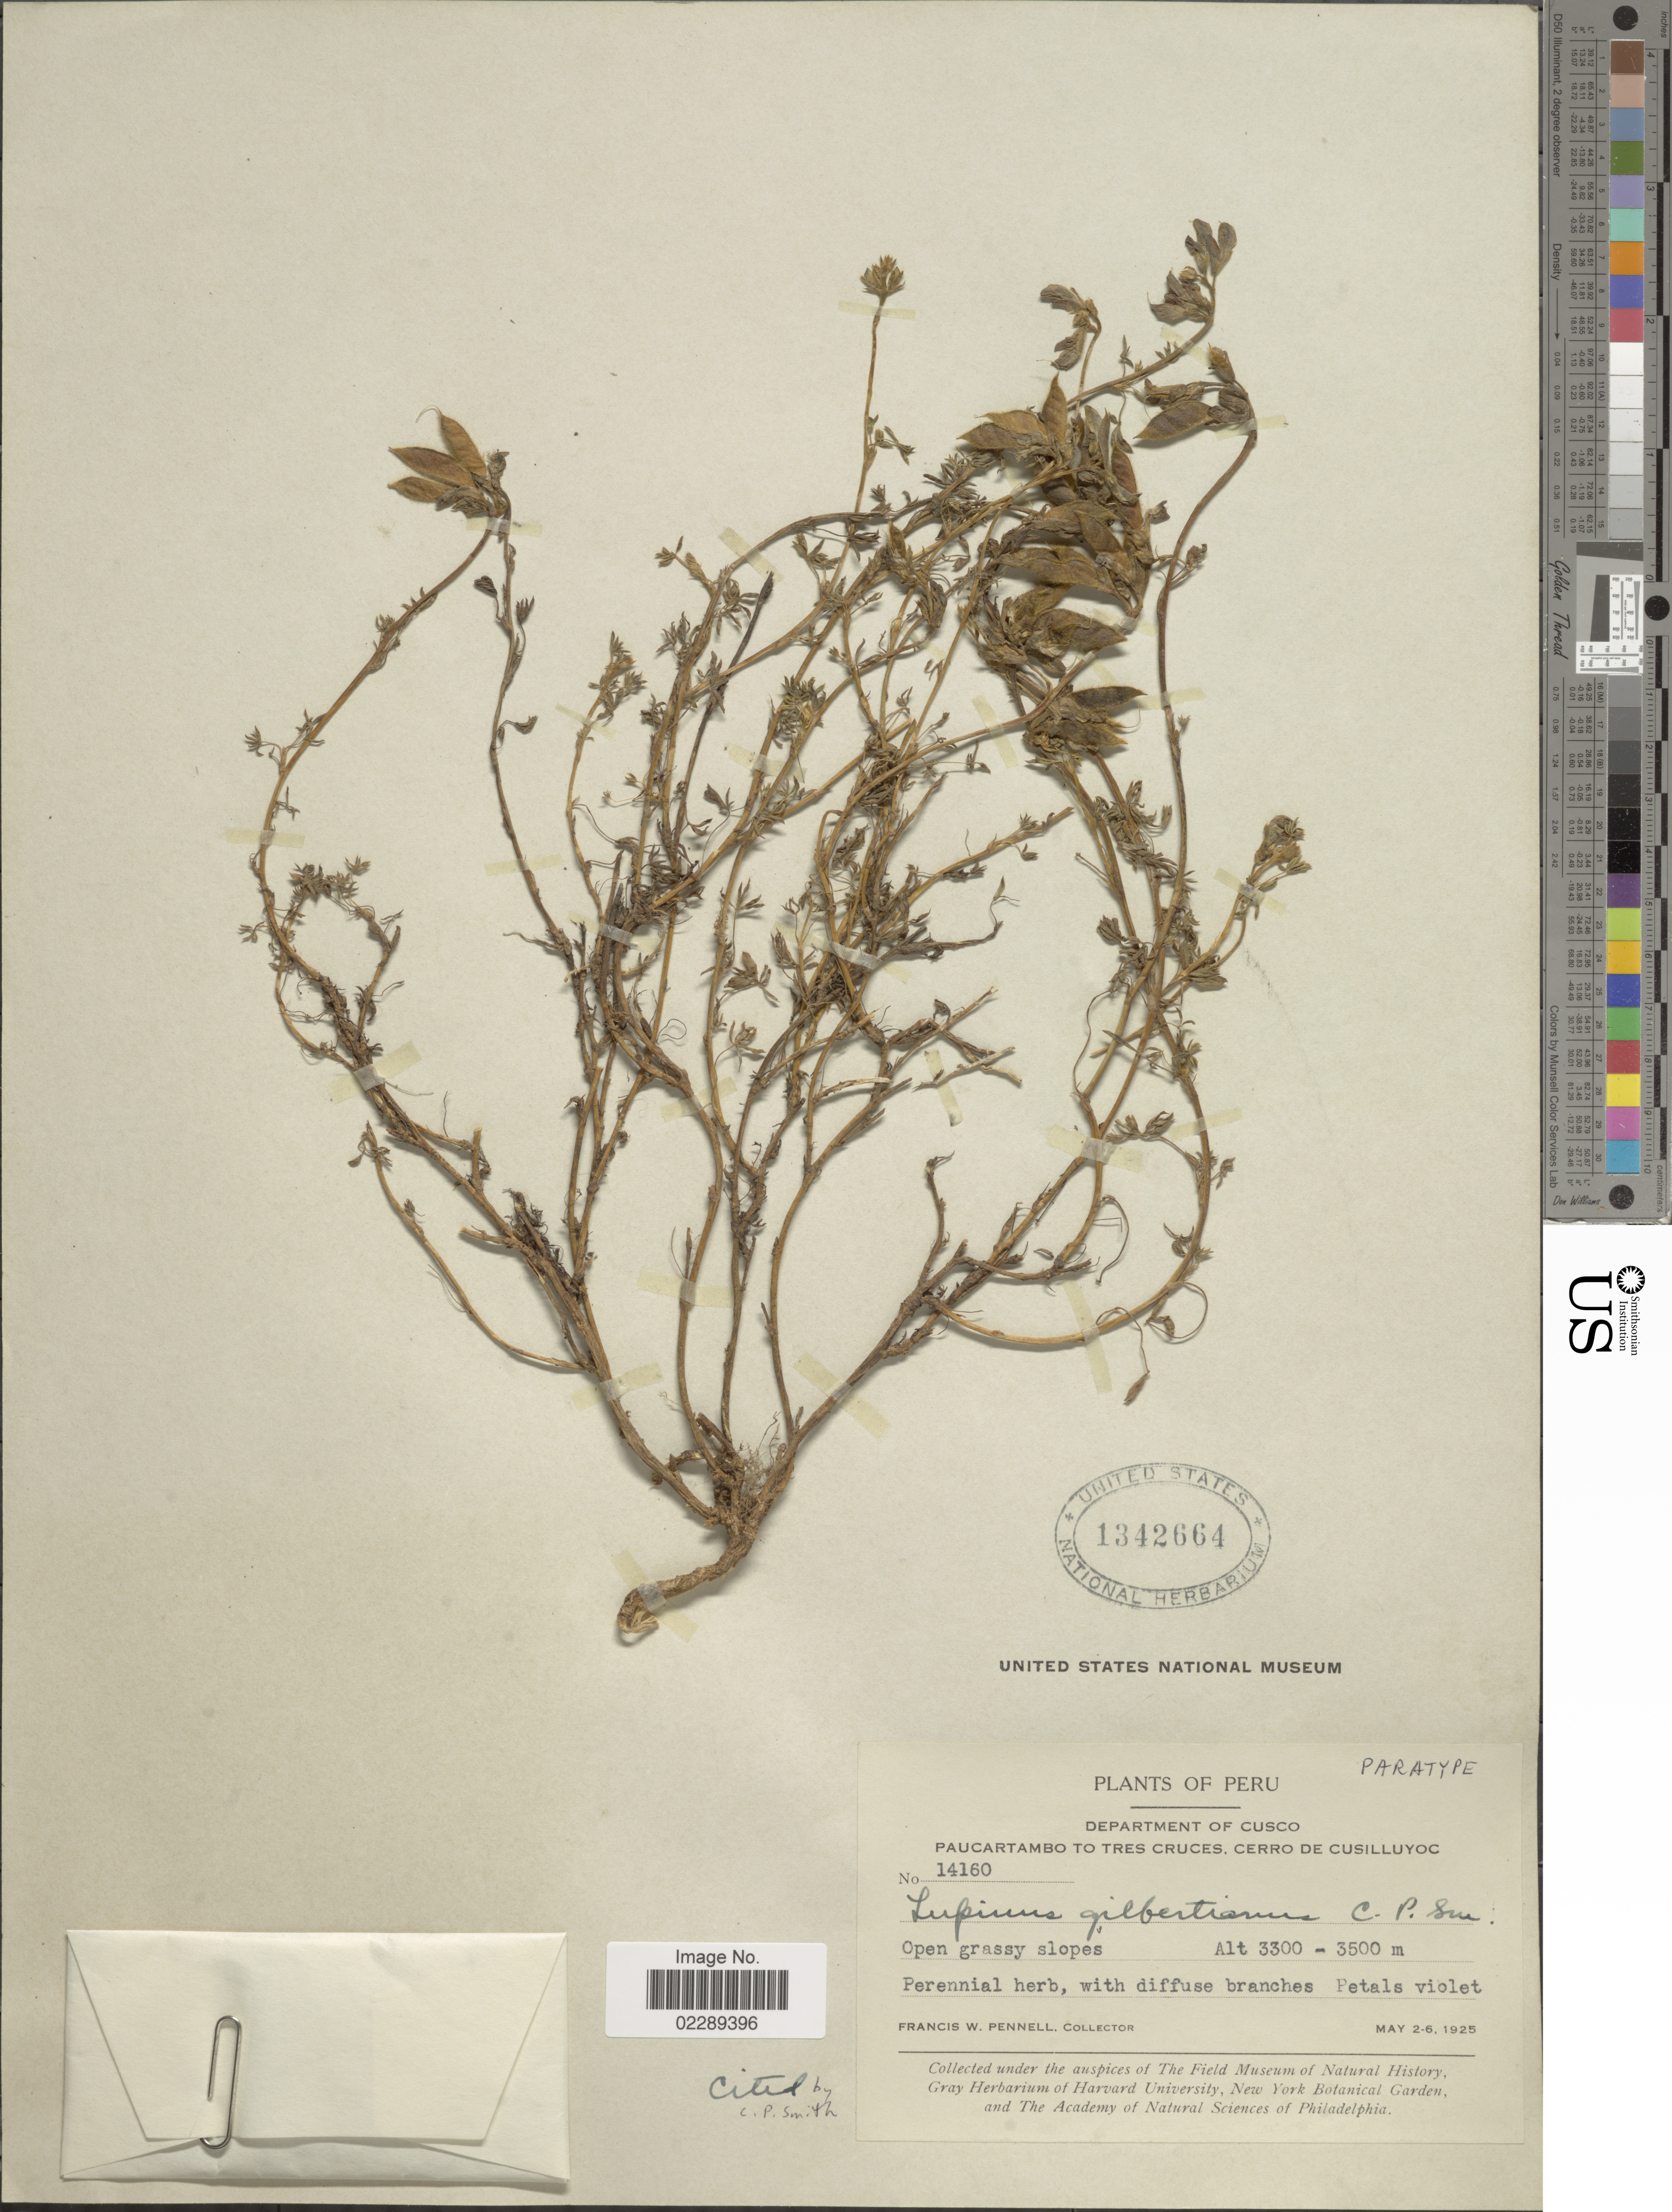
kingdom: Plantae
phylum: Tracheophyta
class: Magnoliopsida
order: Fabales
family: Fabaceae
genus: Lupinus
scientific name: Lupinus gilbertianus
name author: C.P. Sm.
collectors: F. W. Pennell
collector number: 14160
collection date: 1925-05-02/1925-05-06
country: Peru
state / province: Cusco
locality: Department of Cusco. Paucartambo to Tres Cruces, Cerro de Cusilluyoc. Open grassy slopes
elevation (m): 3300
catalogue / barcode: US 1342664